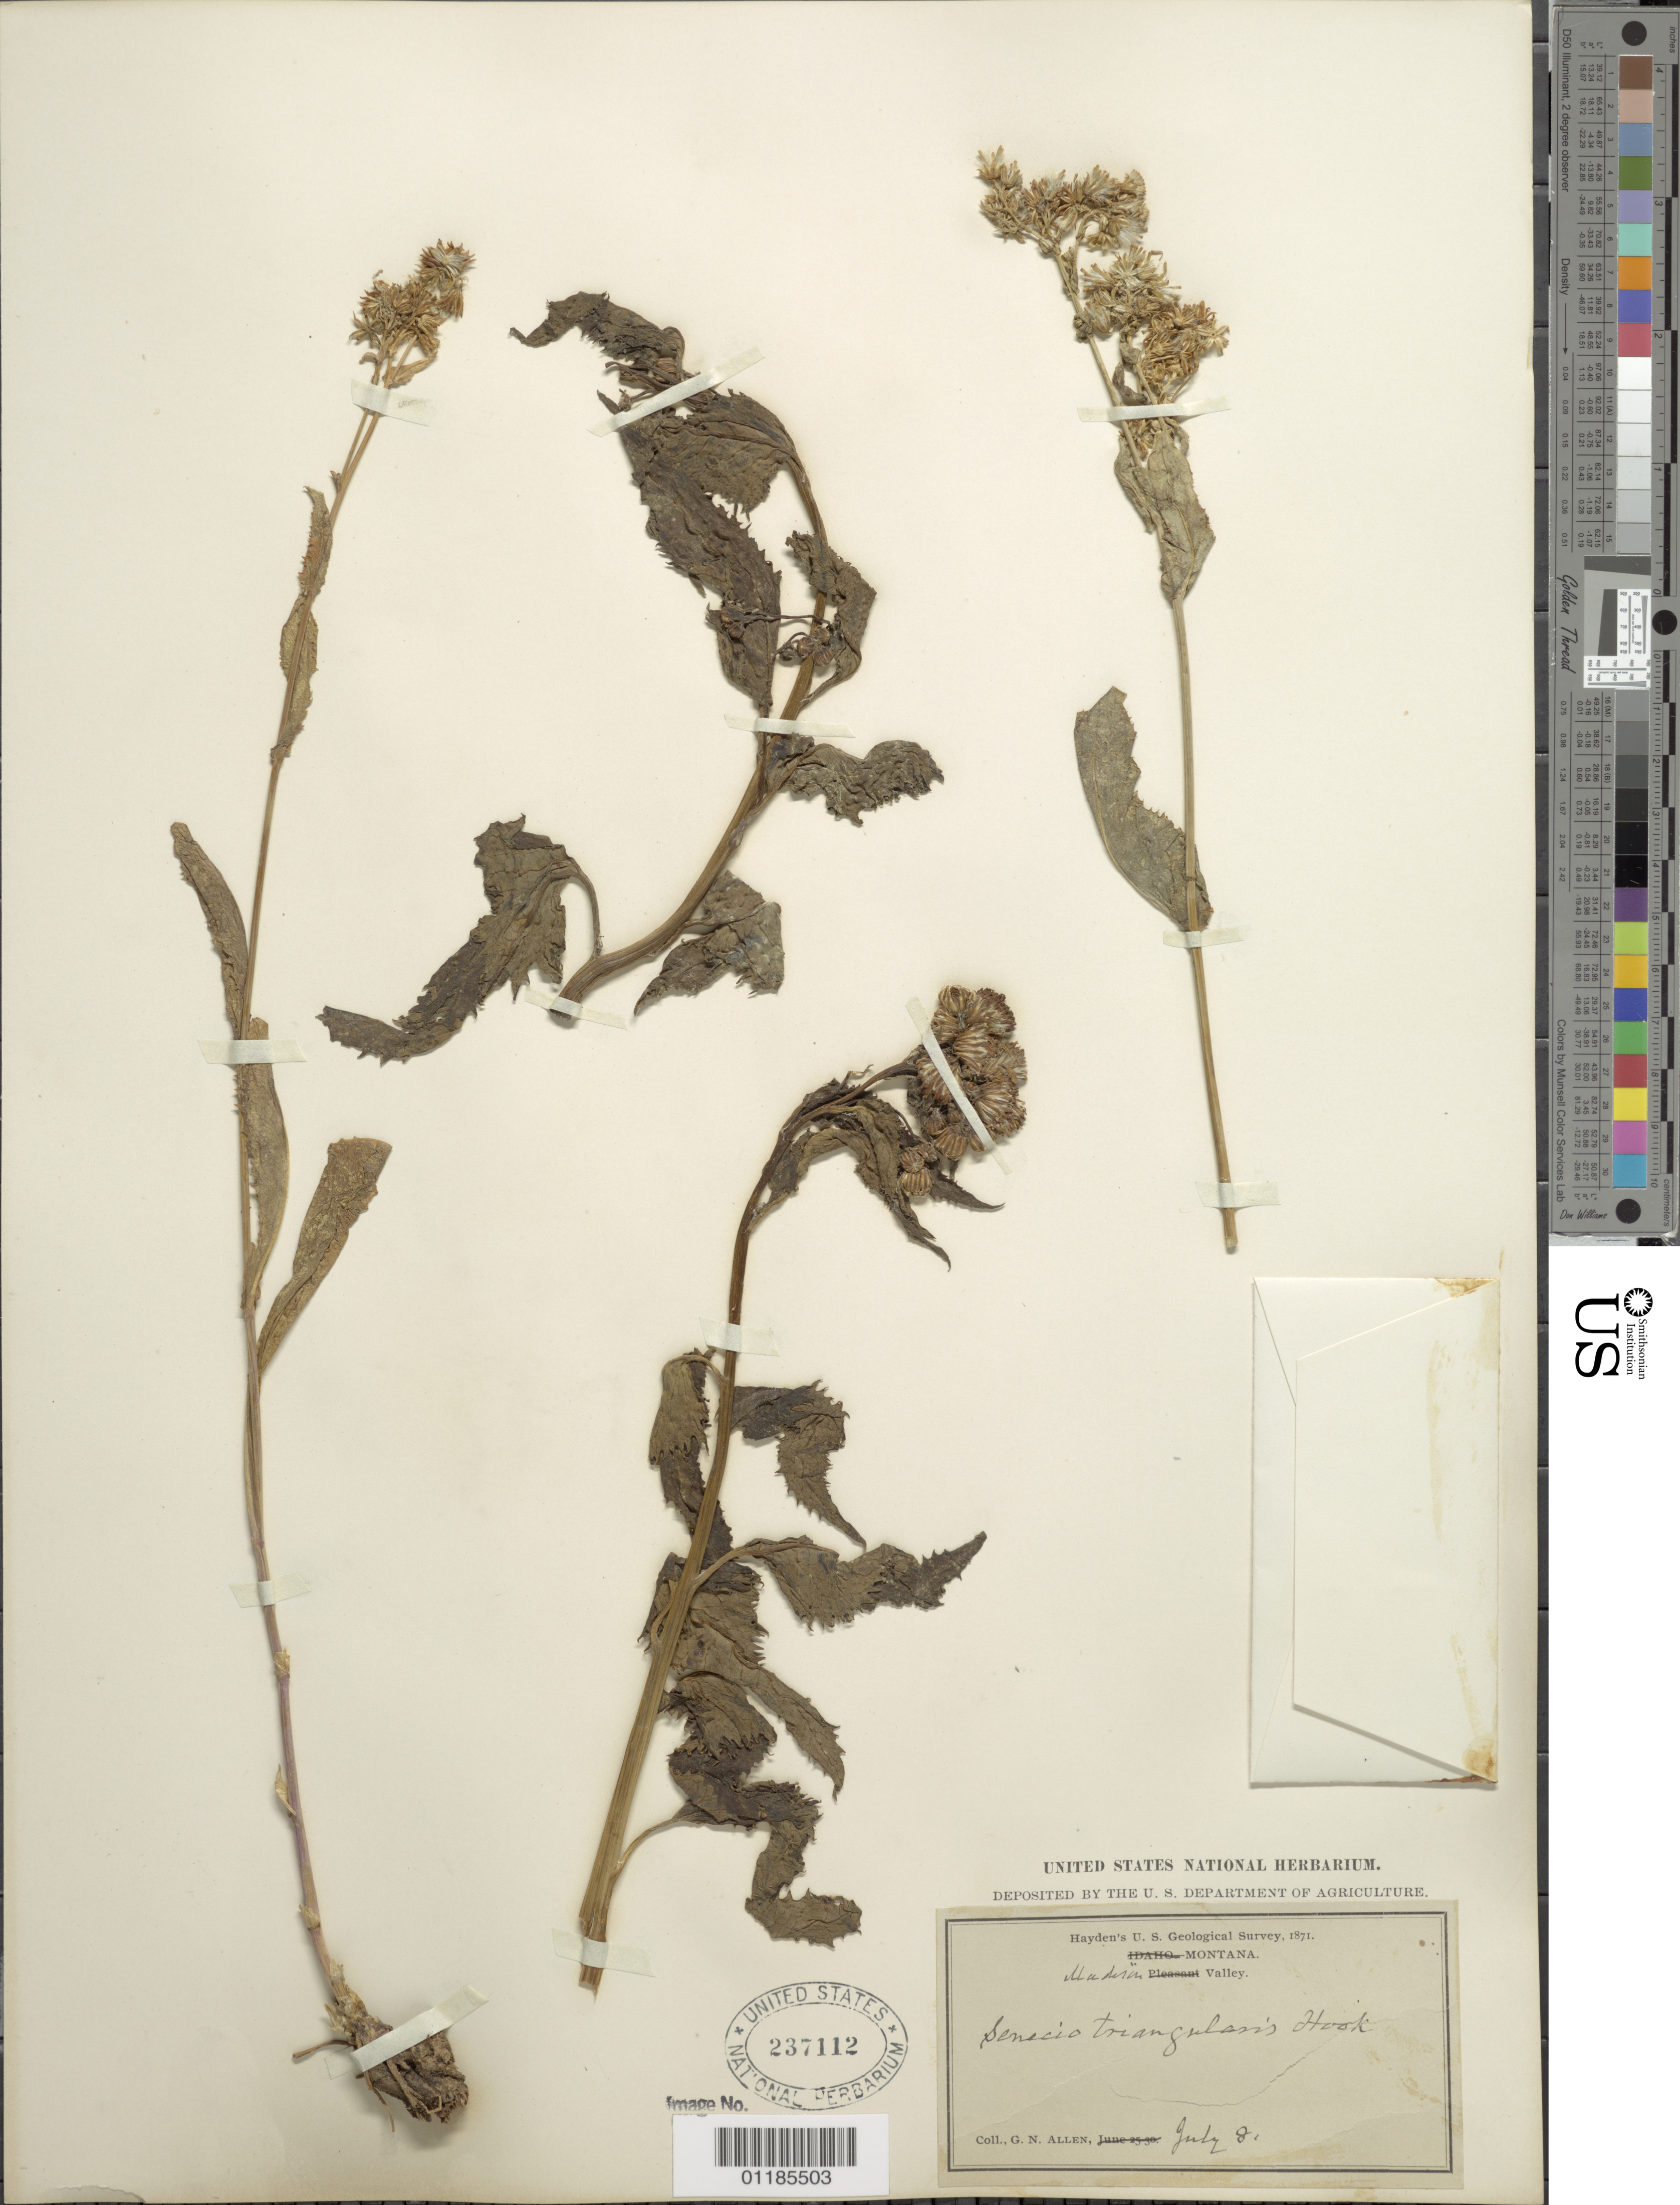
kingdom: Plantae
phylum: Tracheophyta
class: Magnoliopsida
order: Asterales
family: Asteraceae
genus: Senecio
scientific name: Senecio triangularis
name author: Hook.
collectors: G. N. Allen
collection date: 1871-07-08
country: United States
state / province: Montana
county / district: Madison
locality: Madison Valley.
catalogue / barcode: US 237112